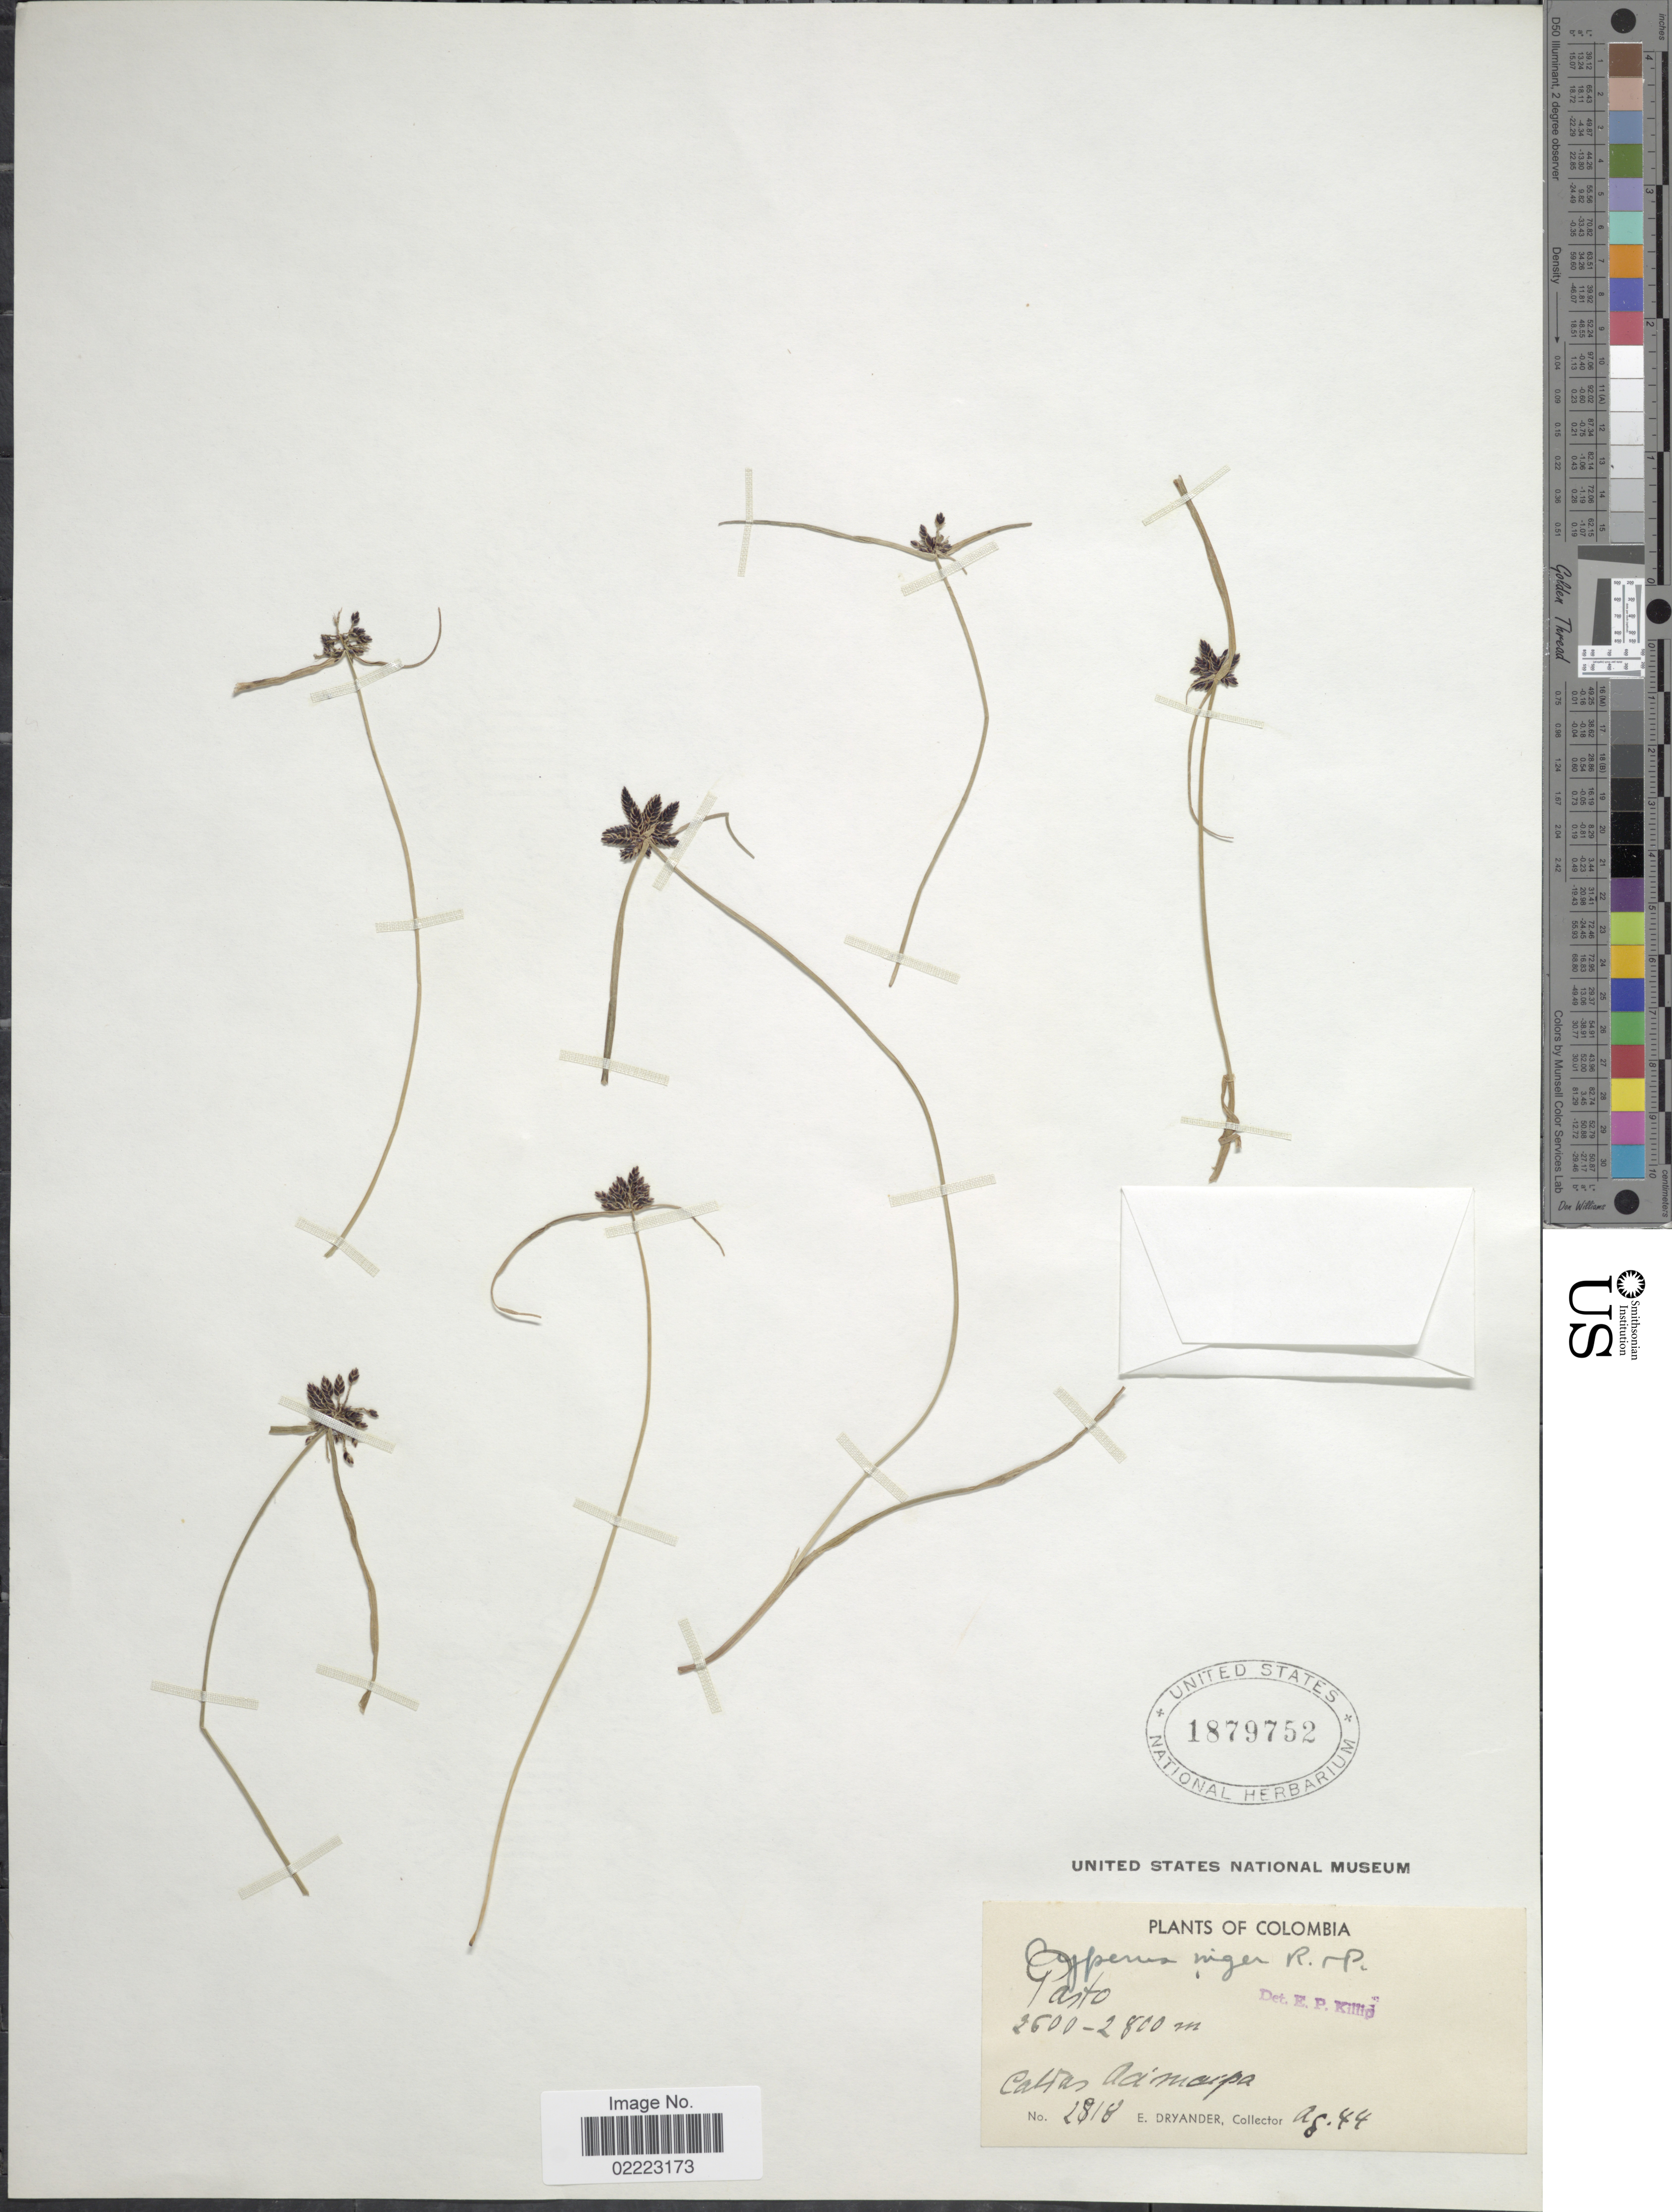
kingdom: Plantae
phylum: Tracheophyta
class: Liliopsida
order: Poales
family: Cyperaceae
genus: Cyperus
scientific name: Cyperus niger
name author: Ruiz & Pav.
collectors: E. Dryander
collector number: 2818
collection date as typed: Transcribed d/m/y: /8/44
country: Colombia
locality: Caldas Aamaipa [interpreted]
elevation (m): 2600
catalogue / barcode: US 1879752